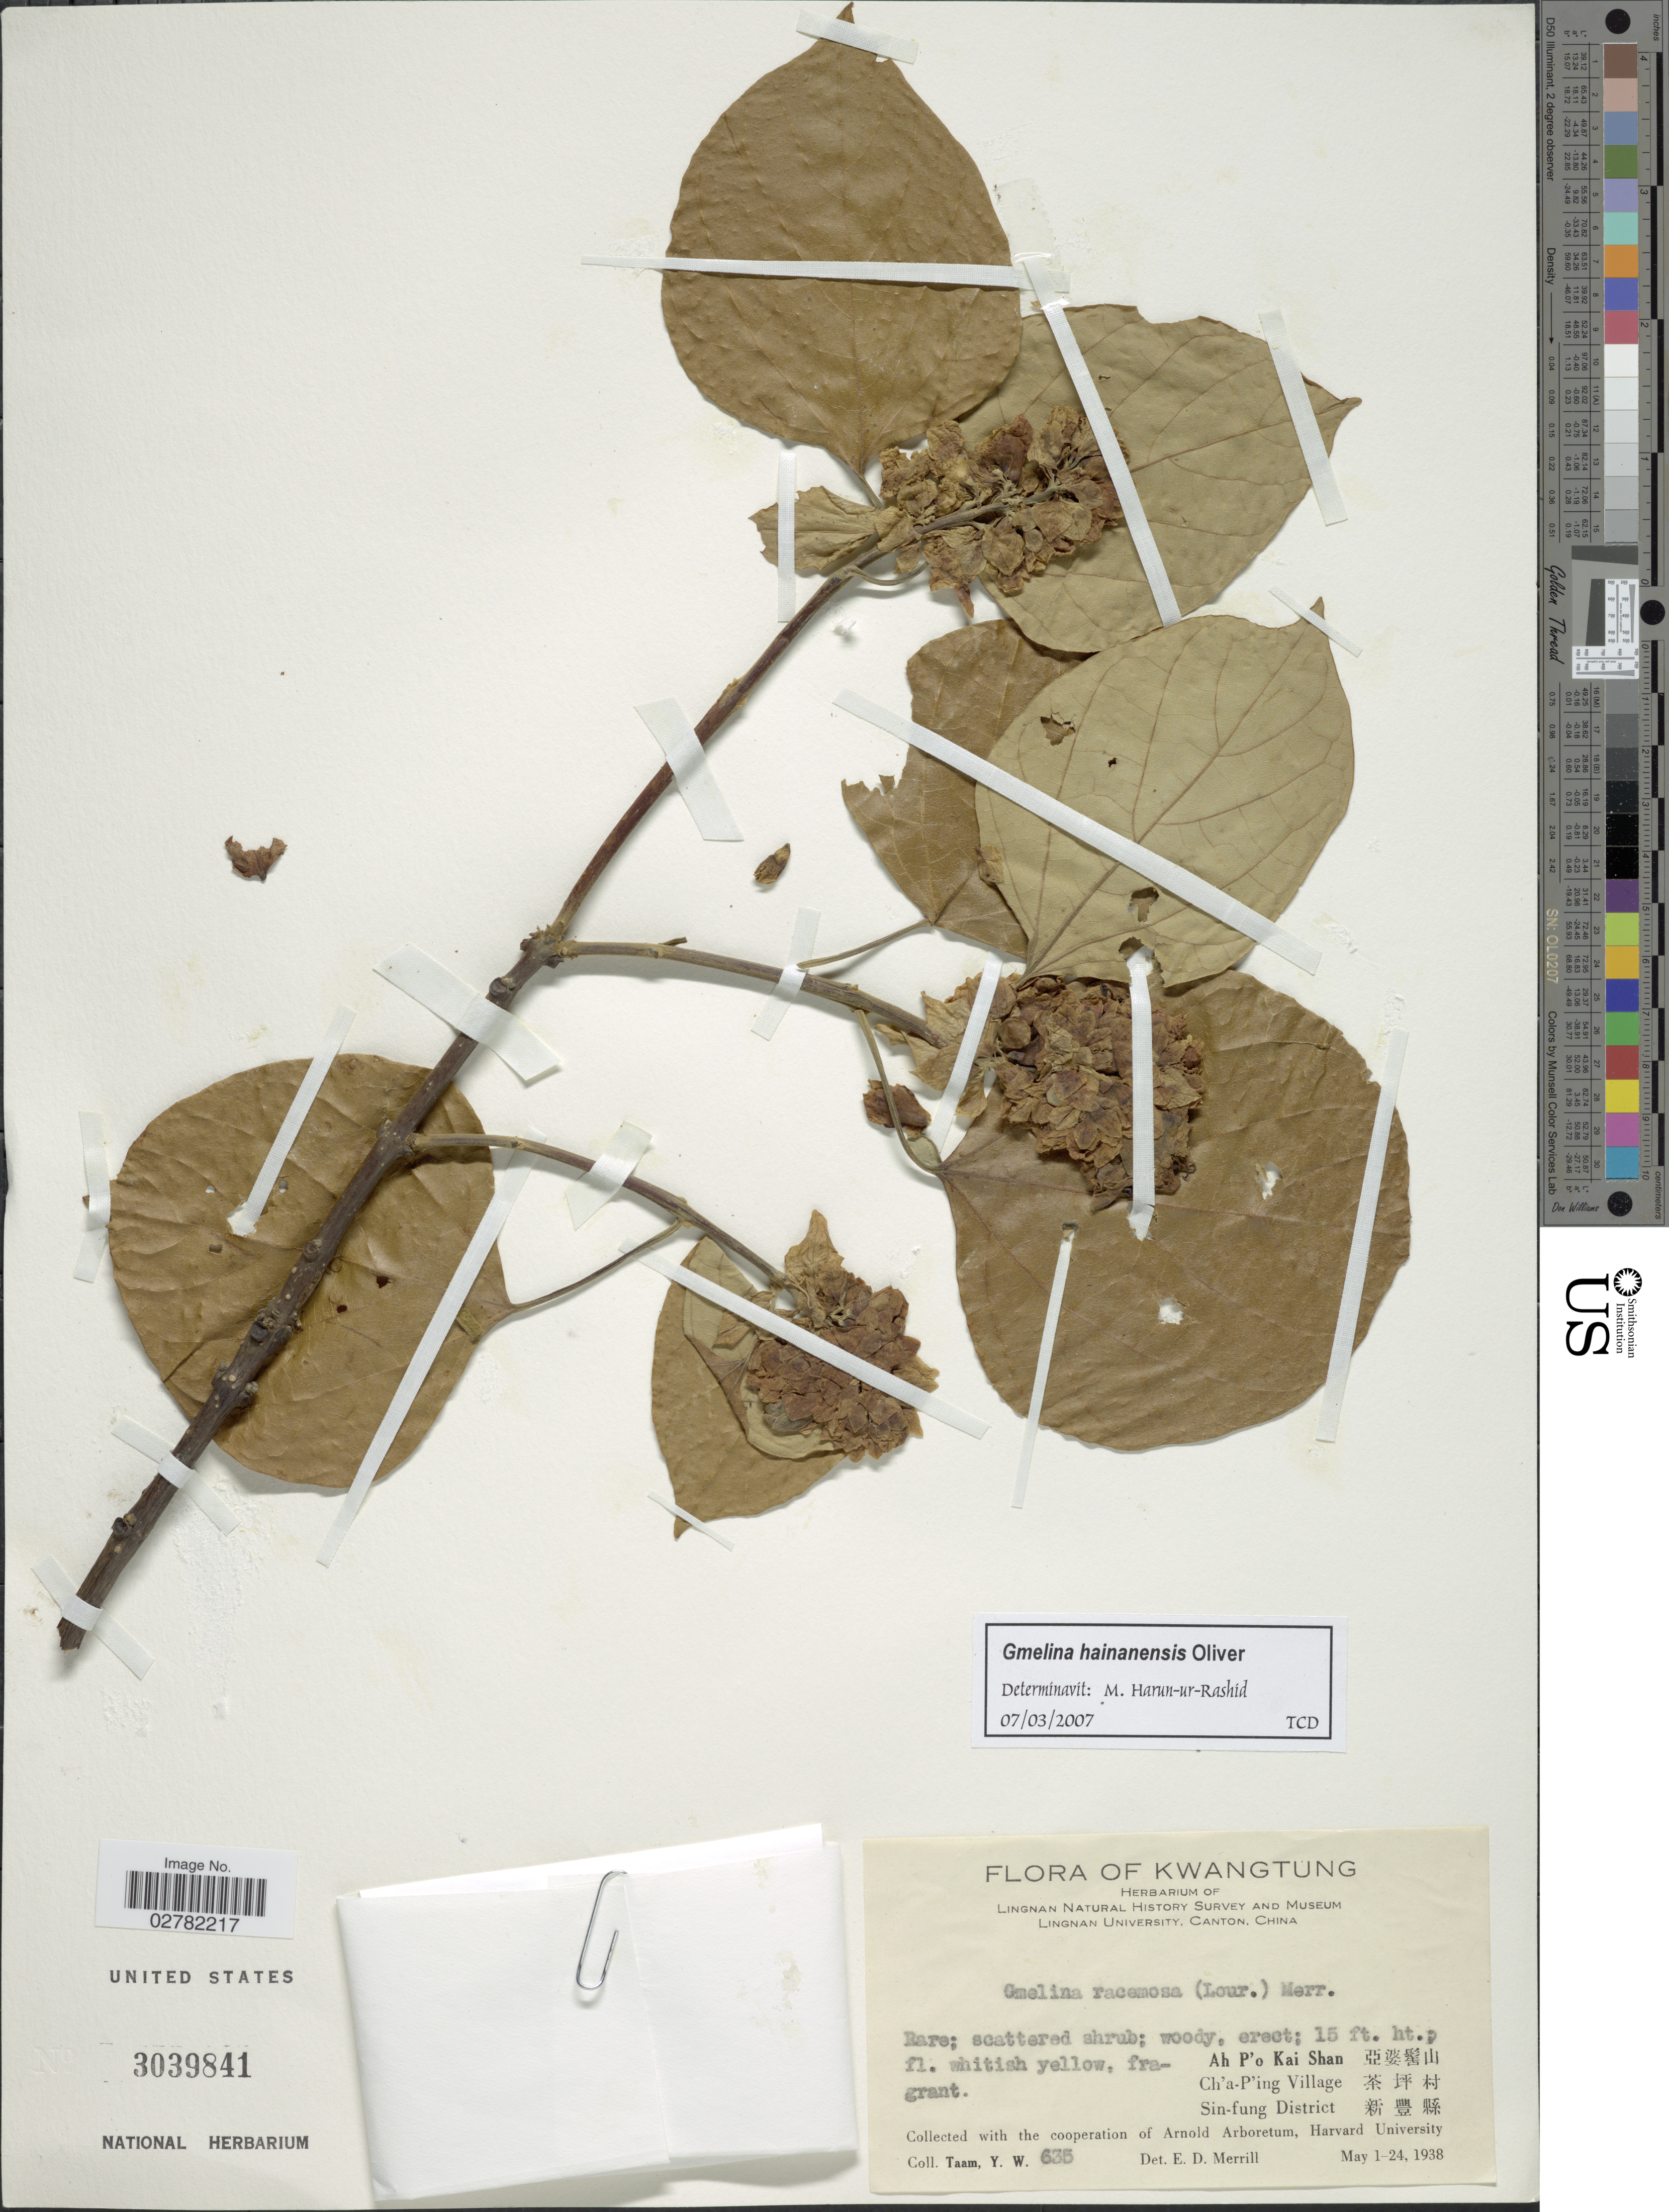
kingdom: Plantae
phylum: Tracheophyta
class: Magnoliopsida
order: Lamiales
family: Lamiaceae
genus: Gmelina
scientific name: Gmelina hainanensis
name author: Oliv.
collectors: Y. W. Taam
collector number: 635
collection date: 1938-05-01/1938-05-24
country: China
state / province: Guangdong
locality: Kwangtung. Ah P'o Kai Shan. Ch'a-P'ing Village. Sin-fung District.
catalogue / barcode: US 3039841